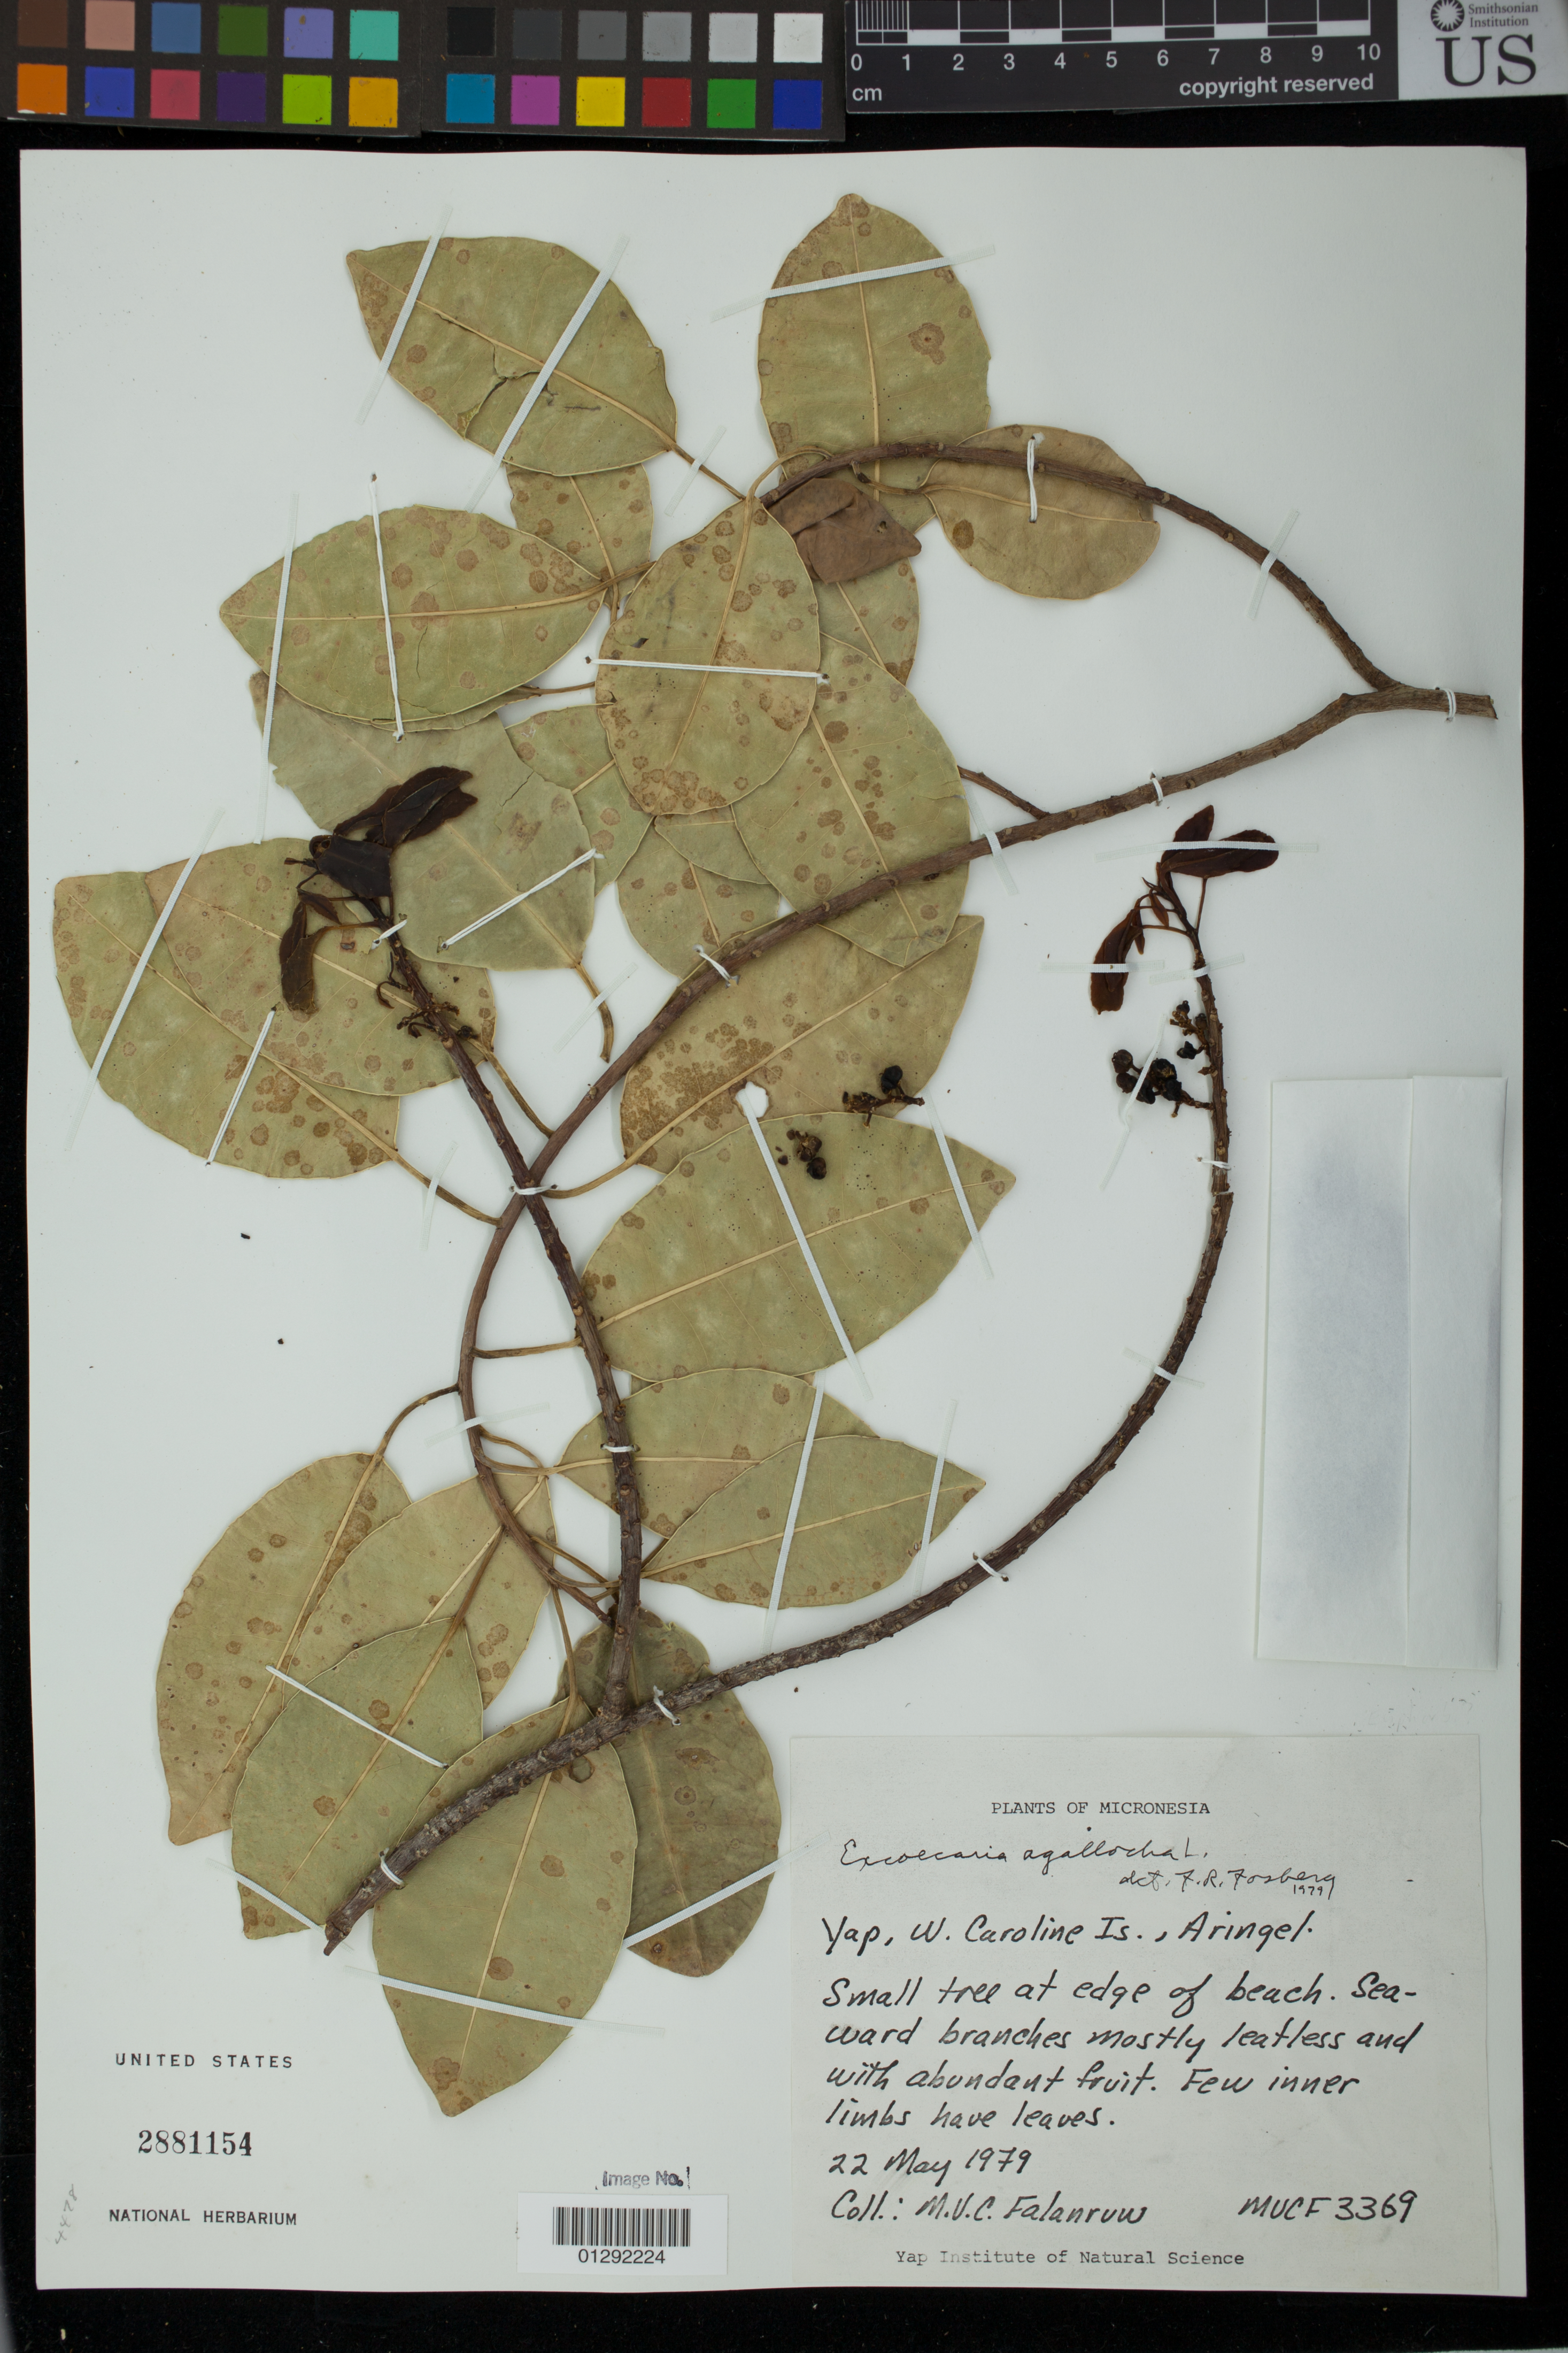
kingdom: Plantae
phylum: Tracheophyta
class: Magnoliopsida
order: Malpighiales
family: Euphorbiaceae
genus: Excoecaria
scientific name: Excoecaria agallocha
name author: L.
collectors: M. V. Falanruw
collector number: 3369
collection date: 1979-05-22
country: Micronesia, Federated States of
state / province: Yap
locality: W. Caroline Is., Aringel.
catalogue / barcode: US 2881154